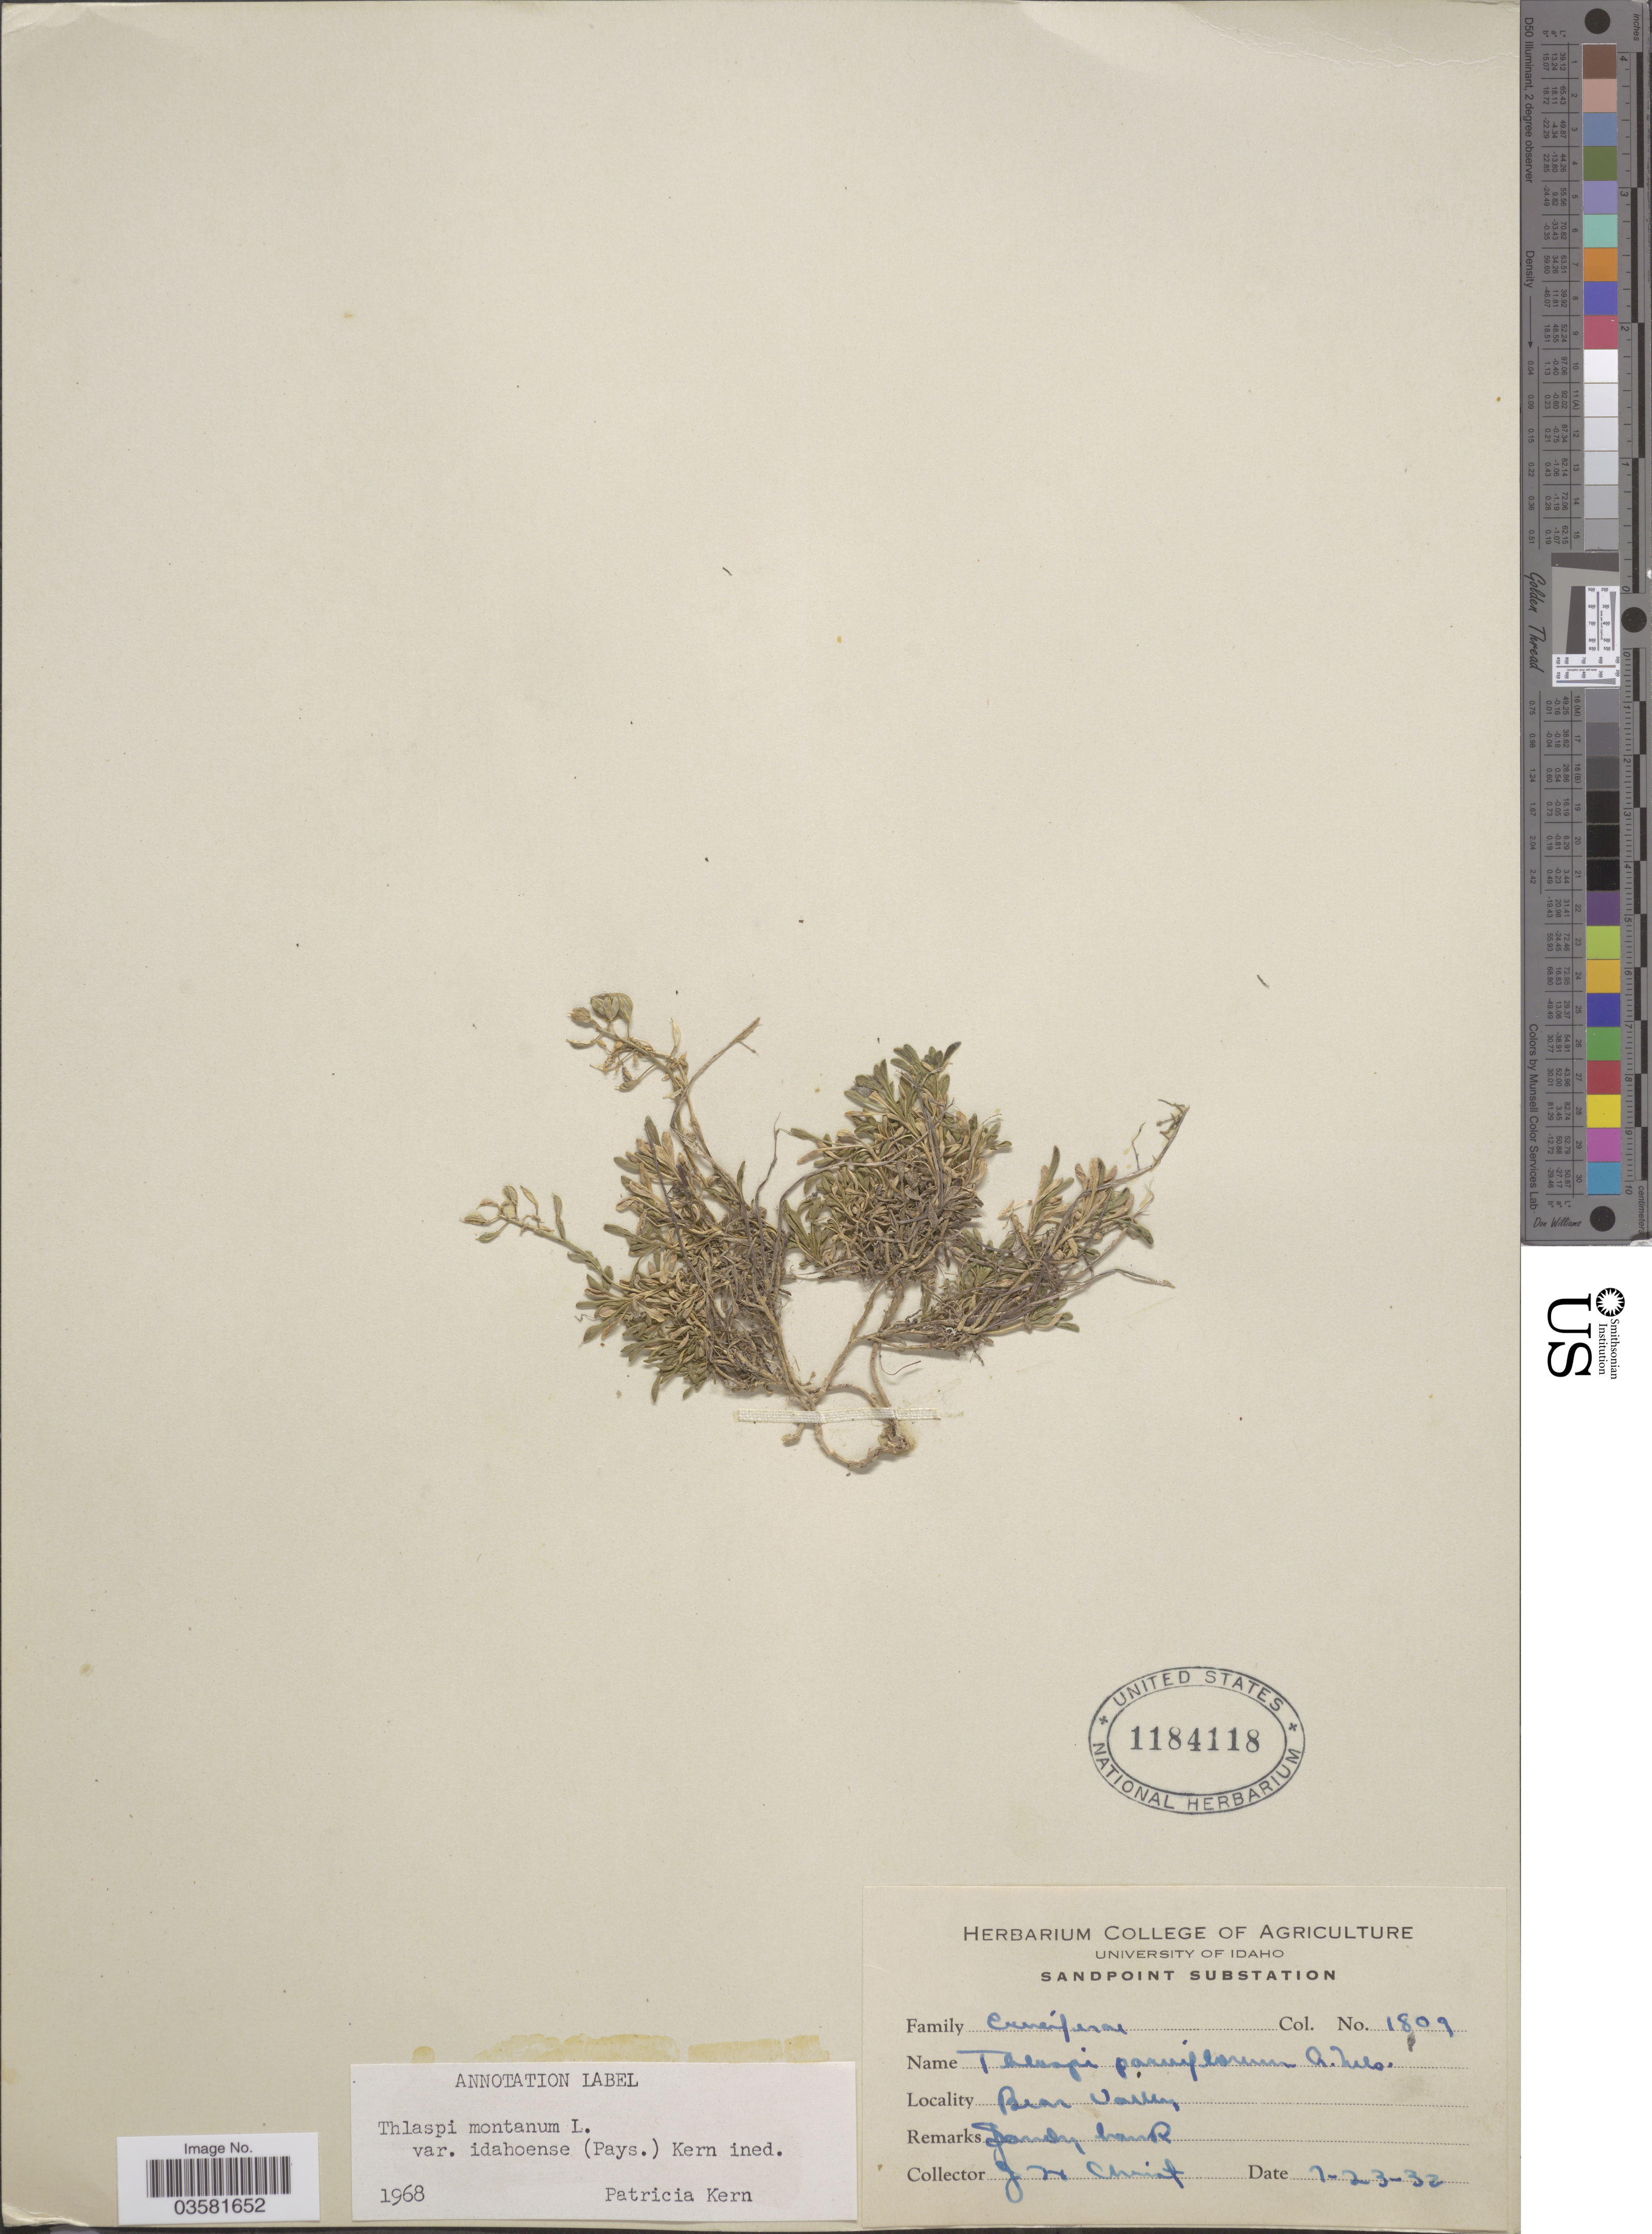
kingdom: Plantae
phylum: Tracheophyta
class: Magnoliopsida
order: Brassicales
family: Brassicaceae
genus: Thlaspi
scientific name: Thlaspi montanum var. idahoense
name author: (Payson) P.K. Holmgren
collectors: J. H. Christ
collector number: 1809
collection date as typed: Transcribed d/m/y: 23/7/32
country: United States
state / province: Idaho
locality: Bear Valley.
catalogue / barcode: US 1184118